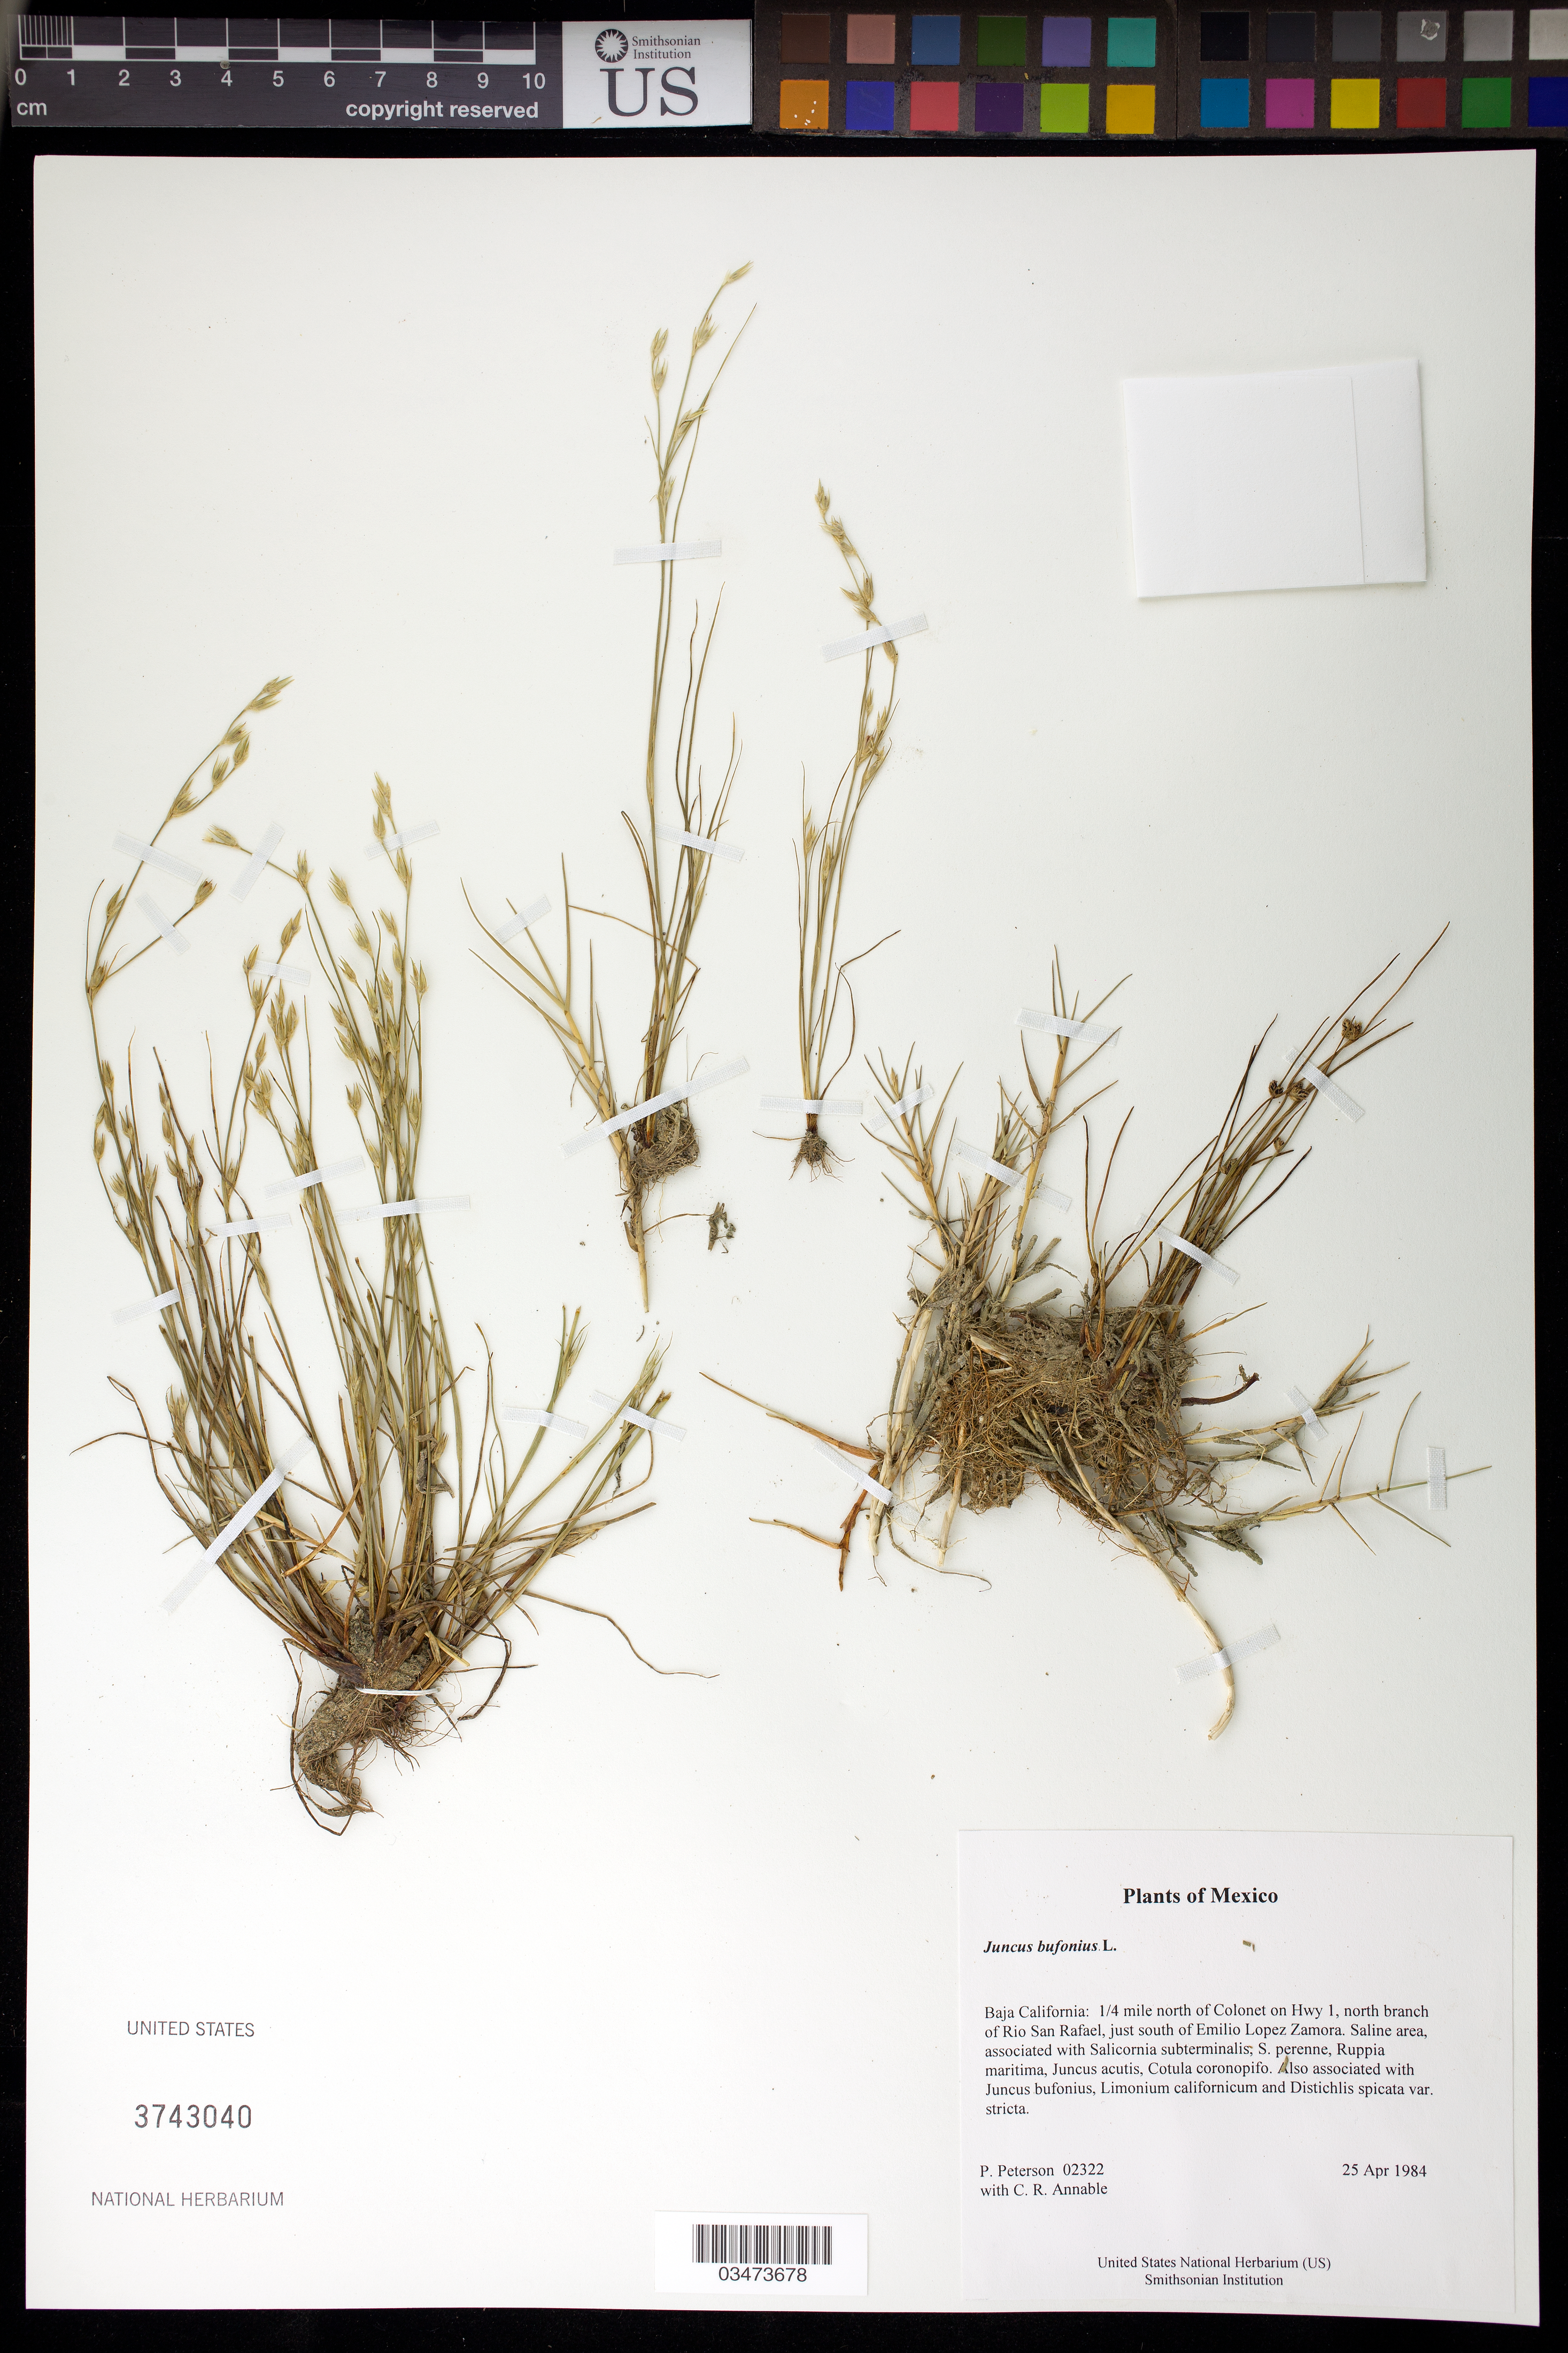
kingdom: Plantae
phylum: Tracheophyta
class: Liliopsida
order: Poales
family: Juncaceae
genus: Juncus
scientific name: Juncus bufonius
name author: L.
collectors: P. M. Peterson & C. R. Annable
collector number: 02322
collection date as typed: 25 Apr 1984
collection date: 1984-04-25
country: Mexico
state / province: Baja California Norte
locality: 1/4 mile north of Colonet on Hwy 1, north branch of Rio San Rafael, just south of Emilio Lopez Zamora.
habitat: Saline area, associated with Salicornia subterminalis, S. perenne, Ruppia maritima, Juncus acutis, Cotula coronopifo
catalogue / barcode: US 3743040